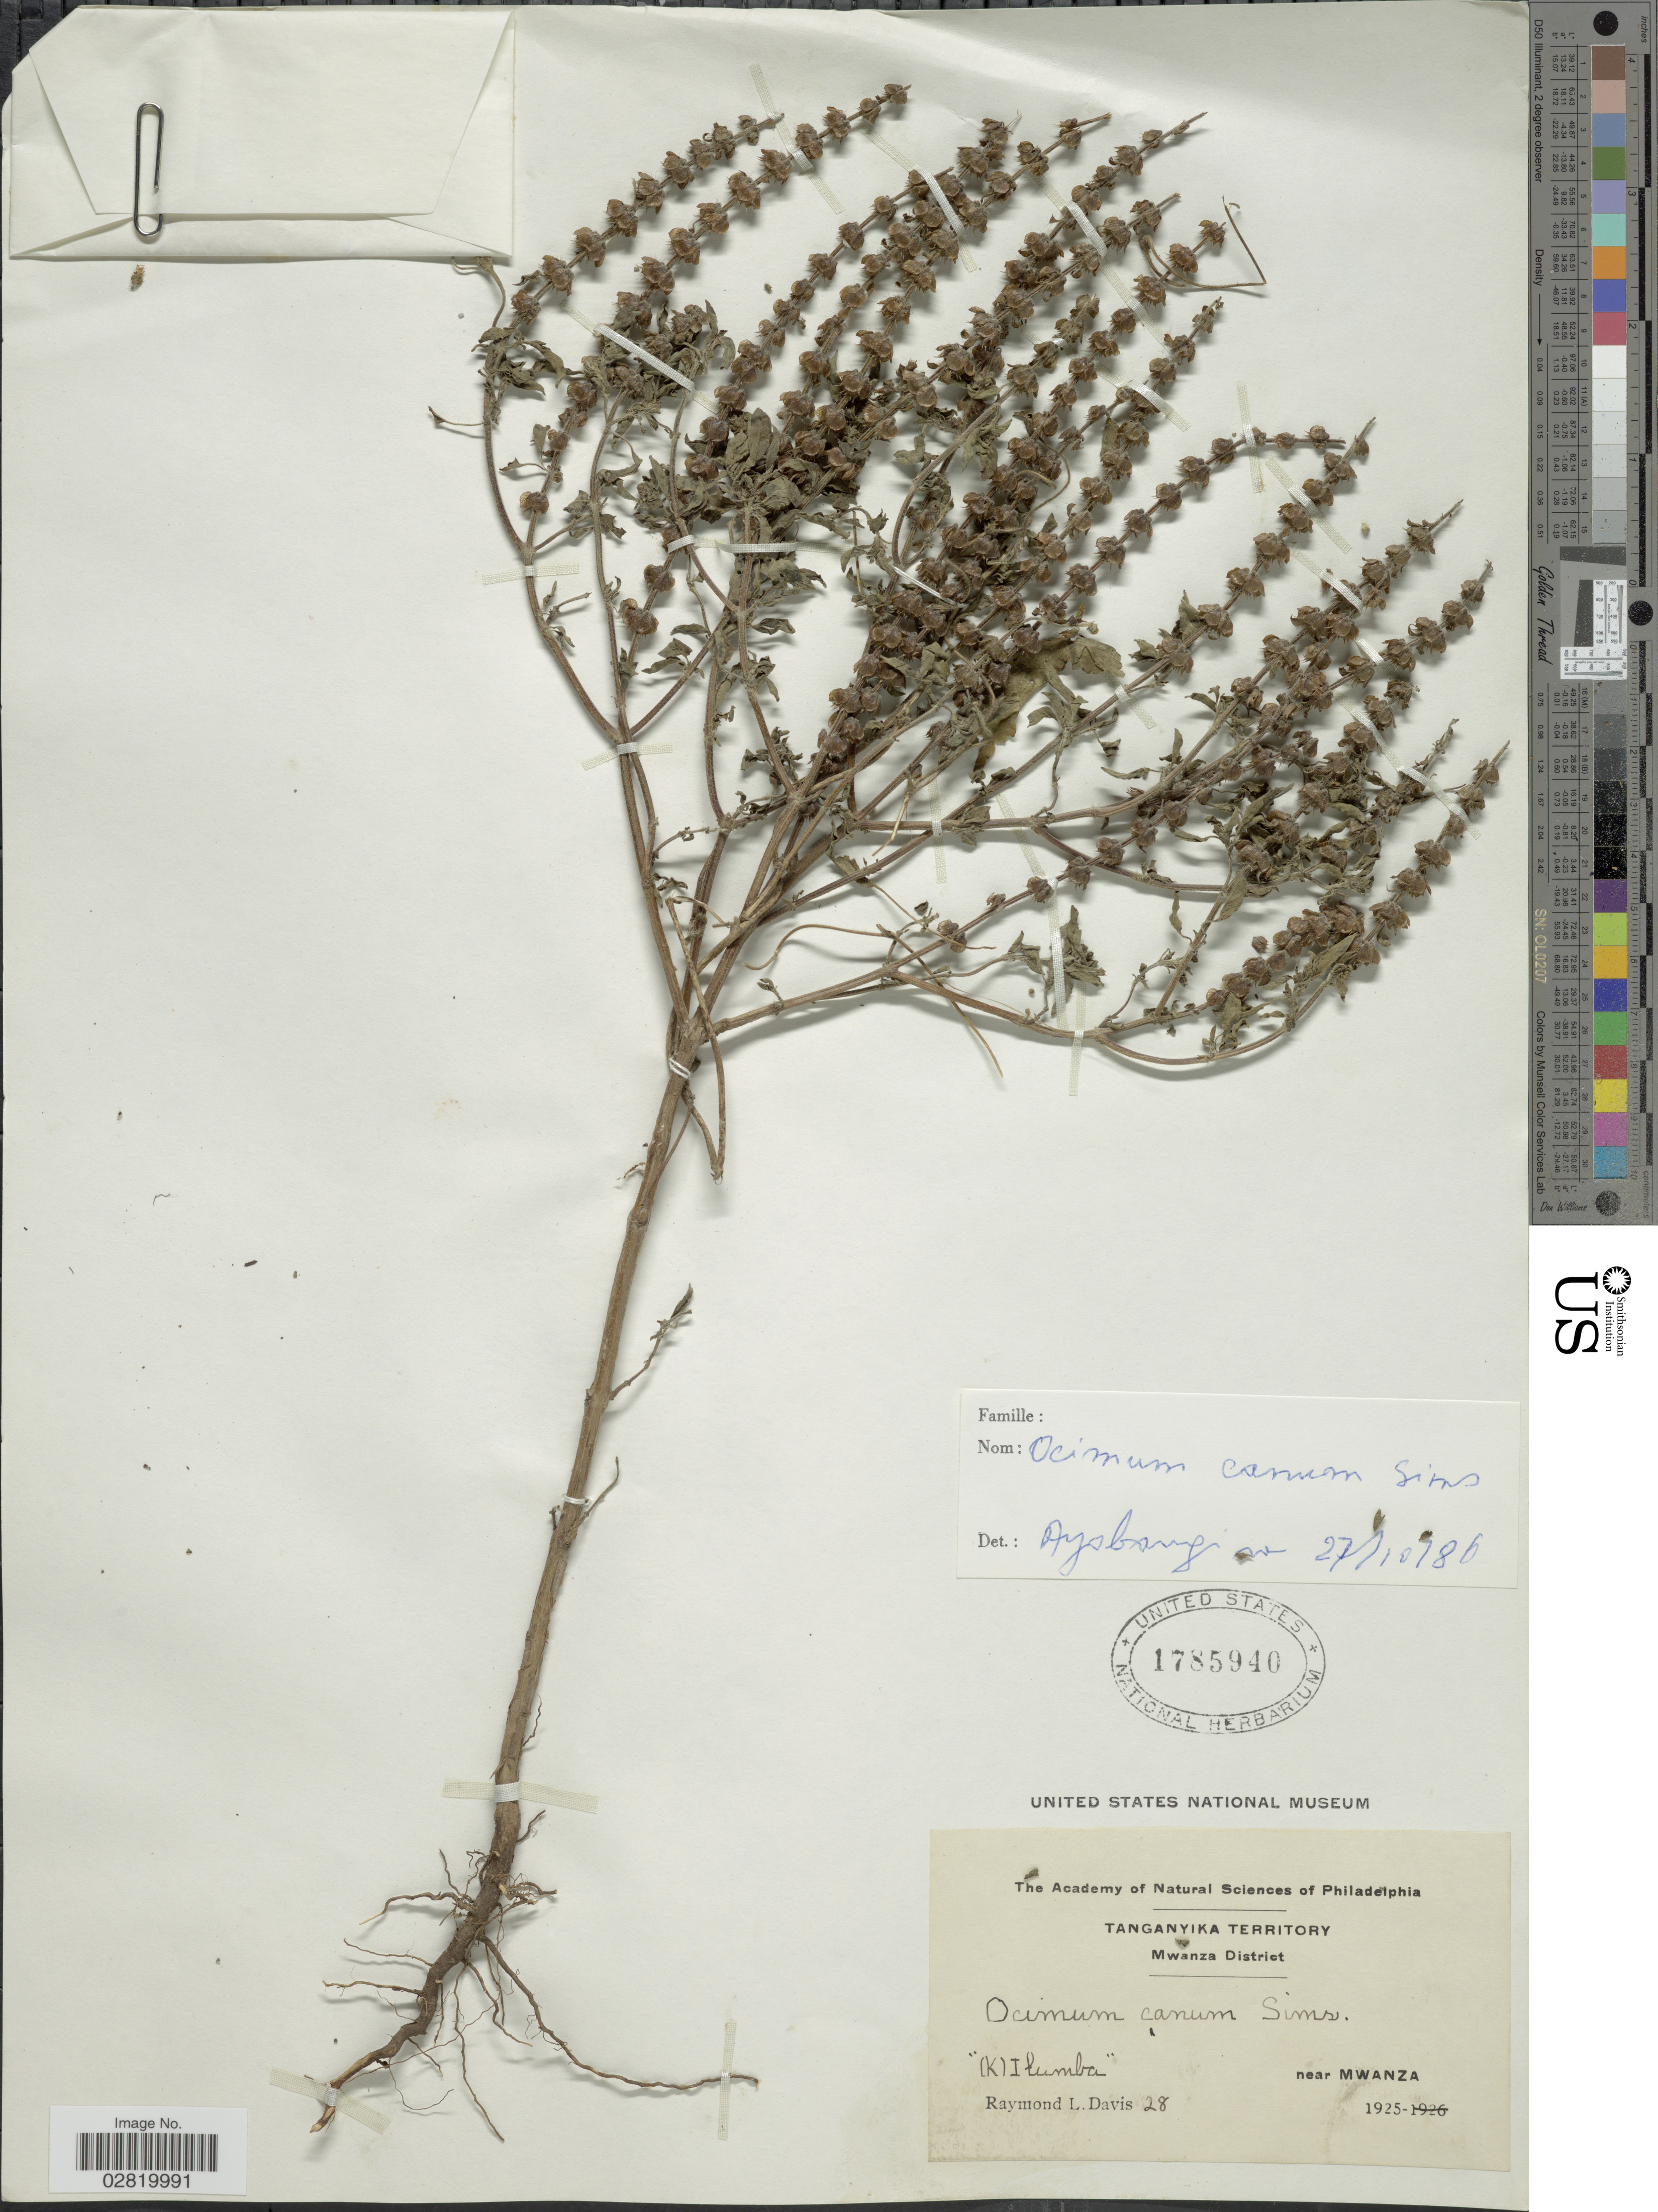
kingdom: Plantae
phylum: Tracheophyta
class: Magnoliopsida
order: Lamiales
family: Lamiaceae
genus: Ocimum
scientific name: Ocimum canum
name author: Sims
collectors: R. Davis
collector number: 28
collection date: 1925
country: Tanzania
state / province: Mwanza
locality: Tanganyika Territory, Mwanza District, "(K)Ilumba" near Mwanza.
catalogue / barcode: US 1785940